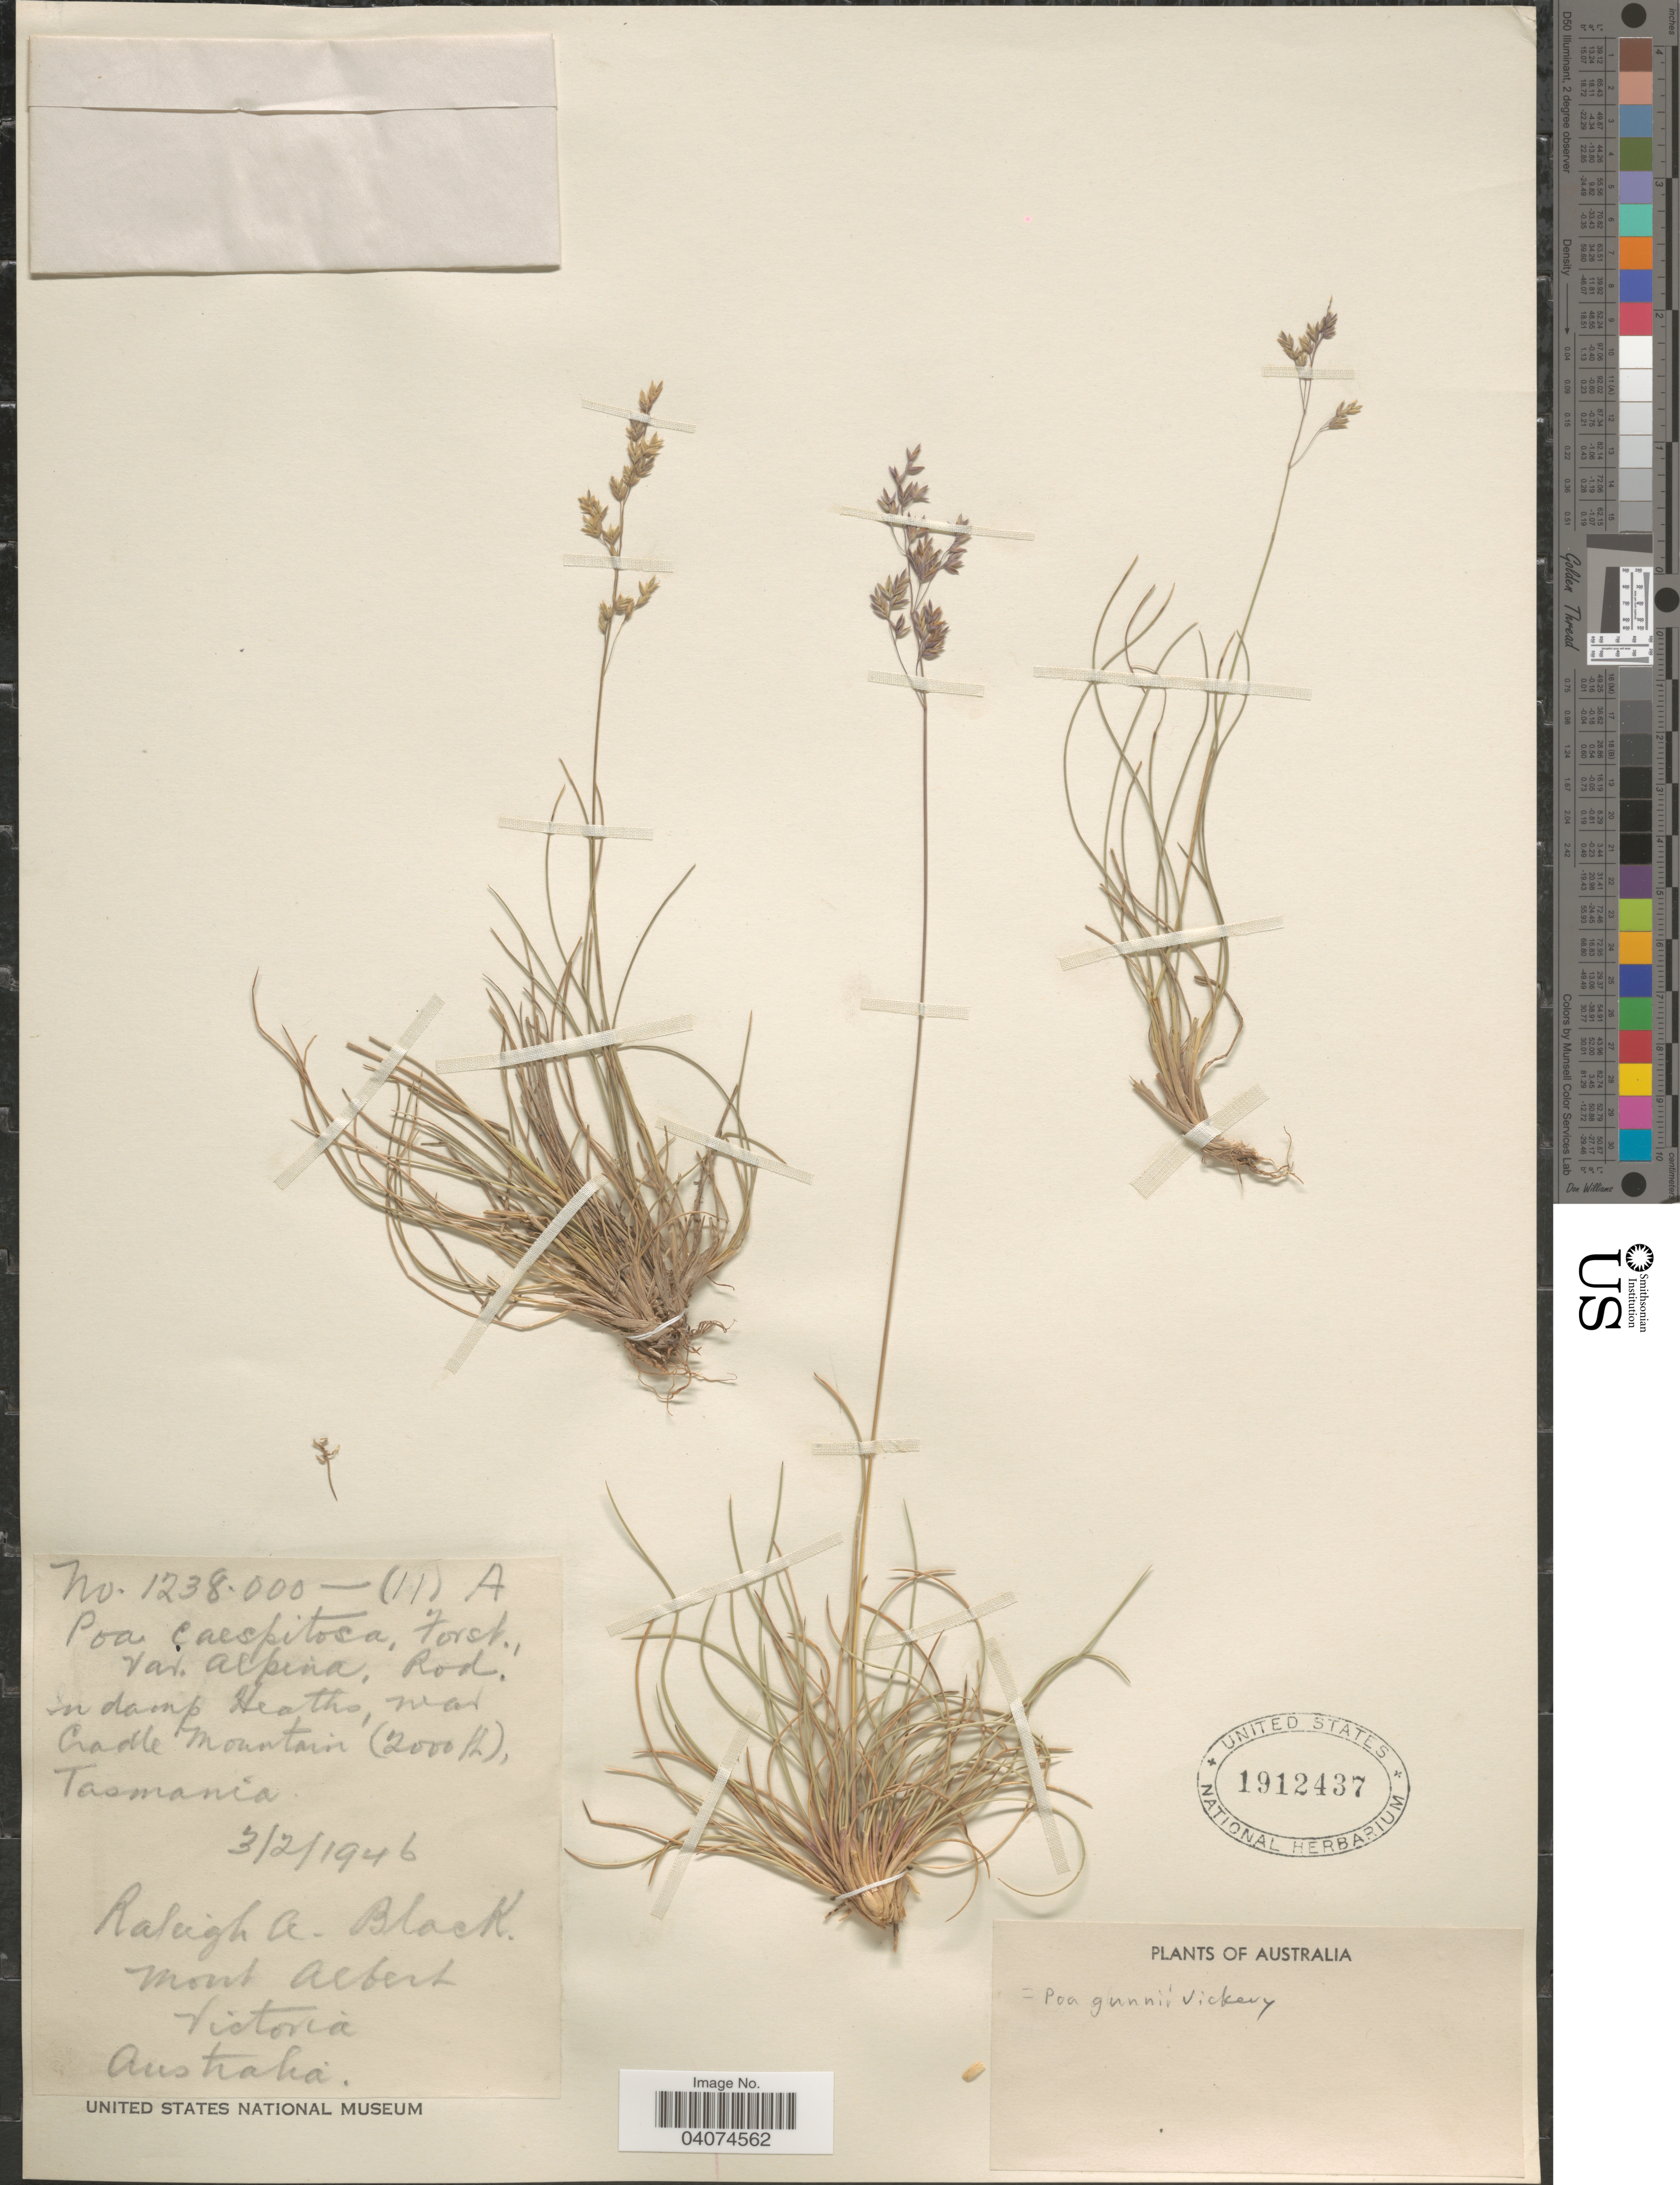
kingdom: Plantae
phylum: Tracheophyta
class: Liliopsida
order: Poales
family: Poaceae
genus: Poa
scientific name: Poa gunnii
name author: Vickery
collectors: R. A. Black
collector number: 1238000-(11)A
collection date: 1946-02-03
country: Australia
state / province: Tasmania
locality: In damp Heaths near Cradle Mountain. Mont Albert. Victoria.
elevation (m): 610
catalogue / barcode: US 1912437